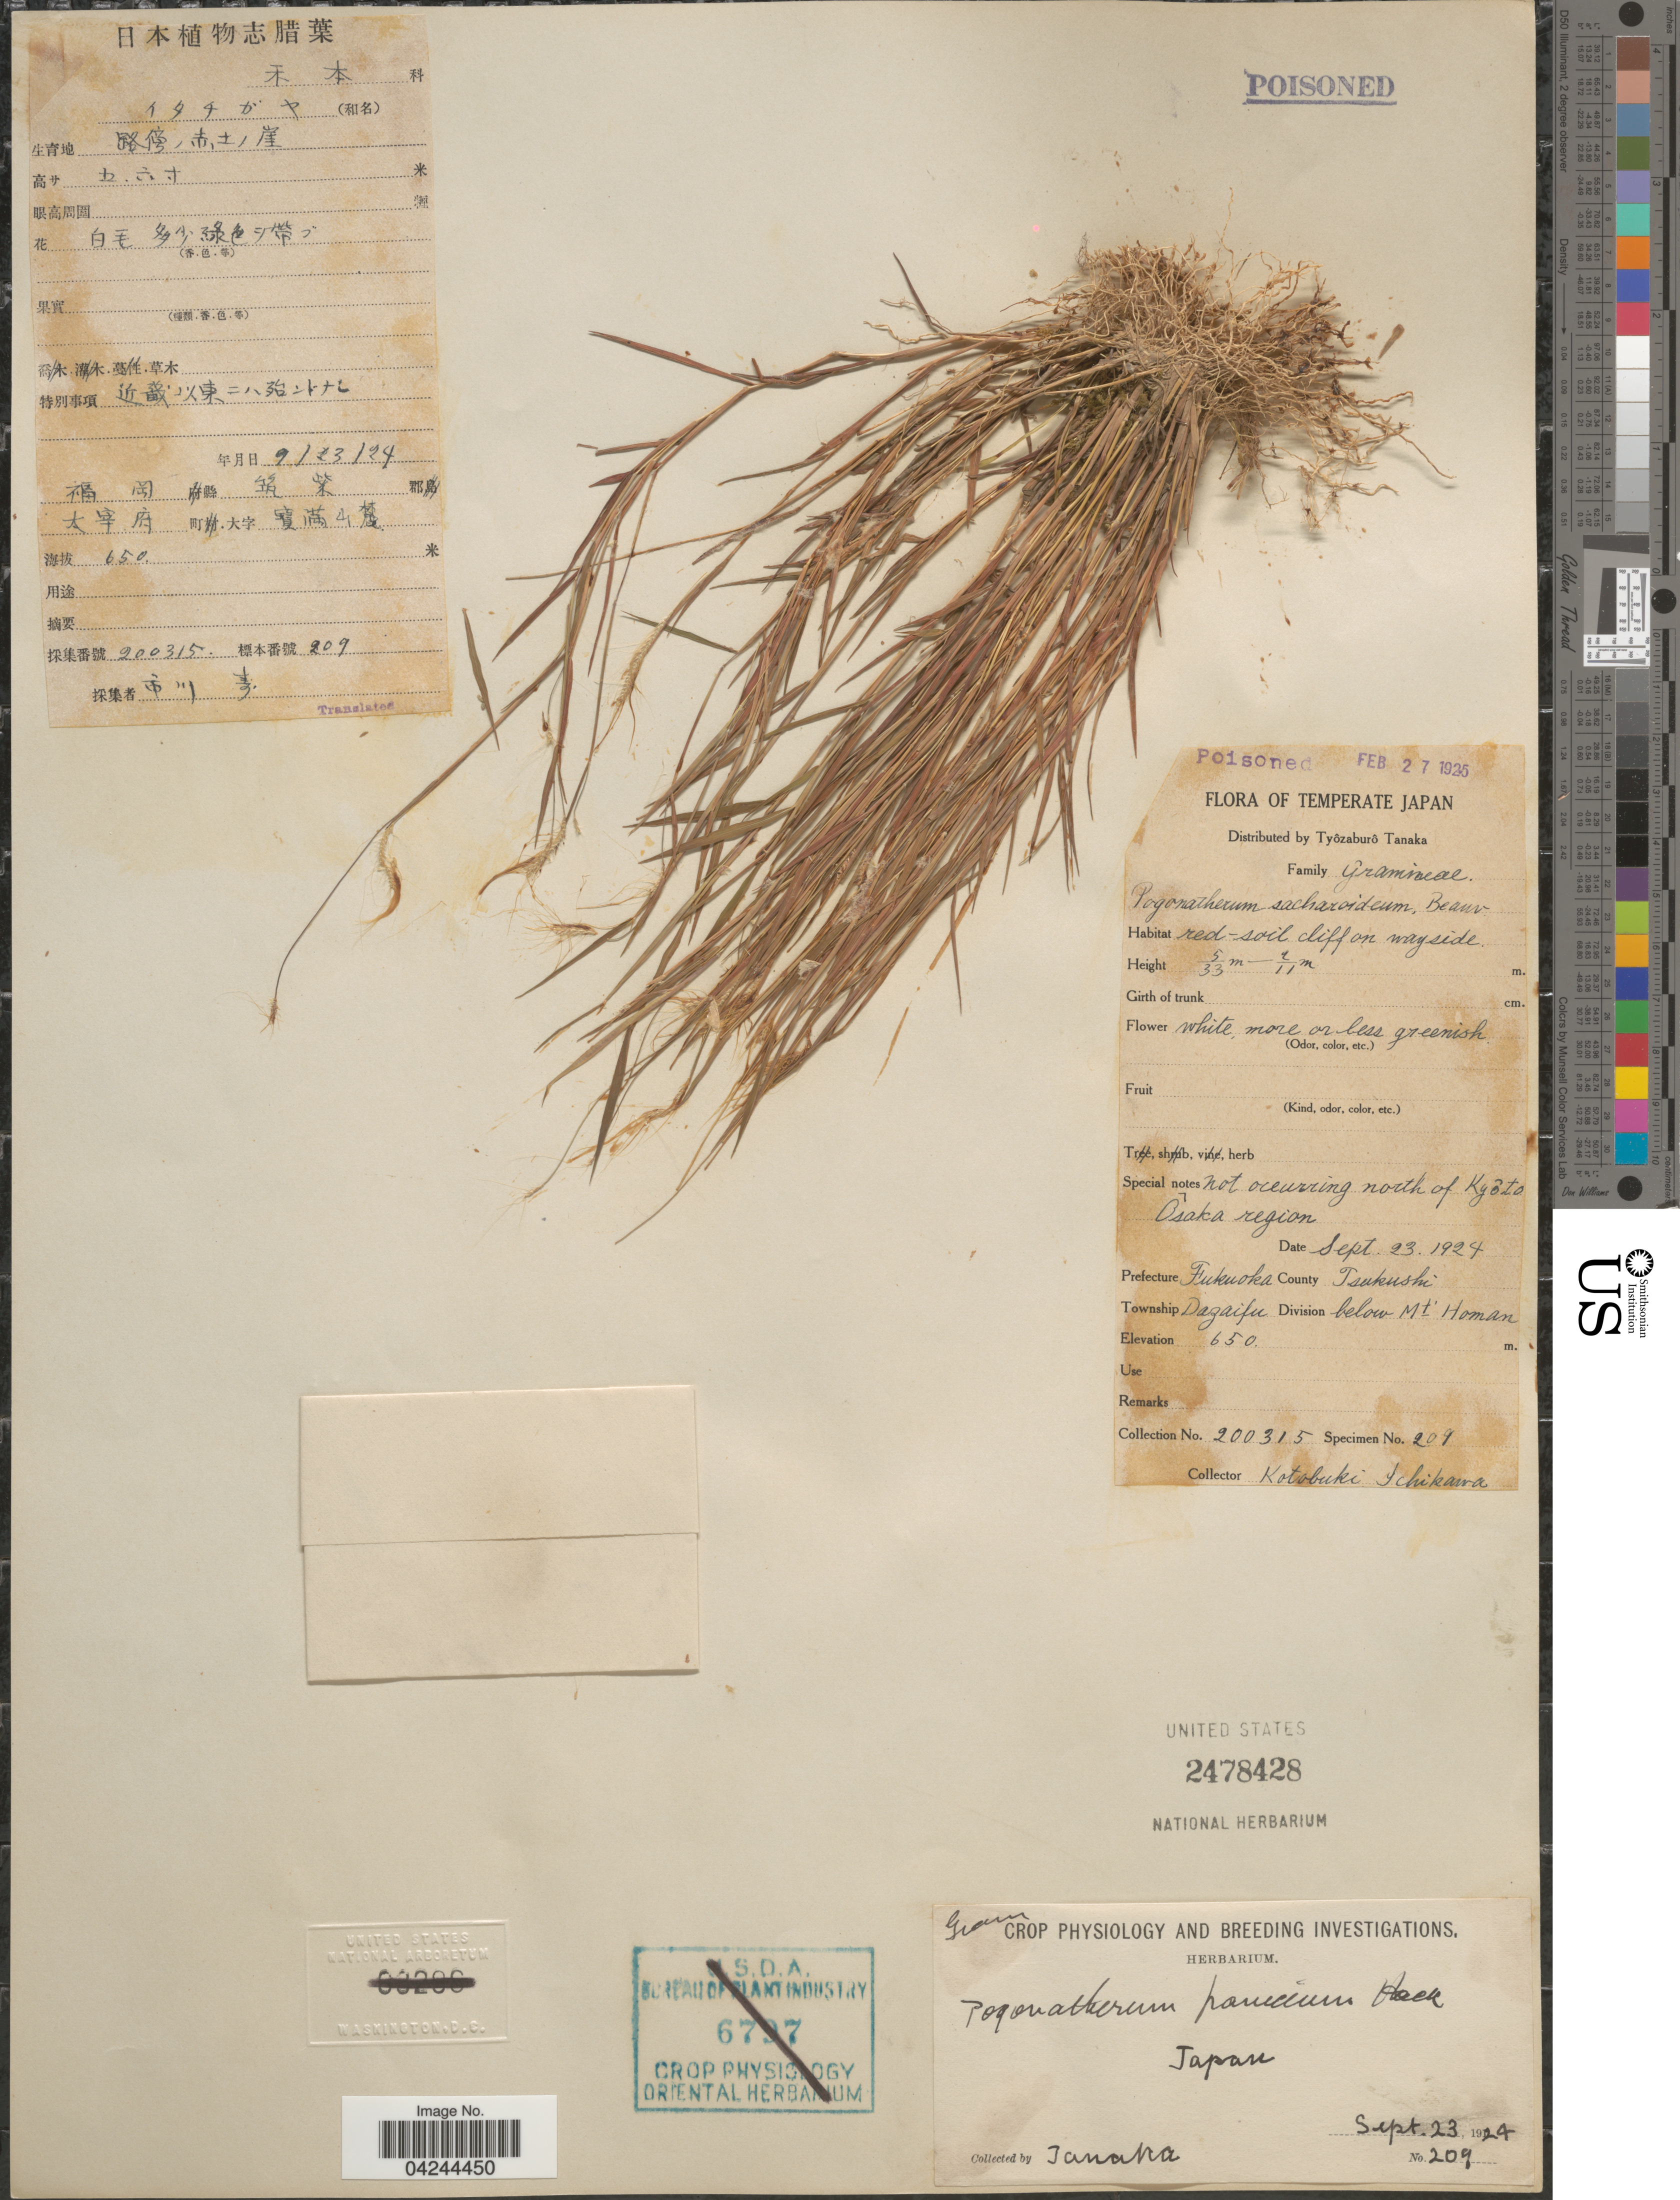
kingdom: Plantae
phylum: Tracheophyta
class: Liliopsida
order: Poales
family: Poaceae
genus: Pogonatherum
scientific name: Pogonatherum crinitum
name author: (Thunb.) Kunth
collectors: K. Ichikawa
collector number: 200315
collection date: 1924-09-23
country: Japan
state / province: Hukuoka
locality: Temperate Japan. Prefecture Fukuoka. County Tsukushi. Township Dazaifu. Division below Mt. Homan.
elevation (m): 650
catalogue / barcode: US 2478428